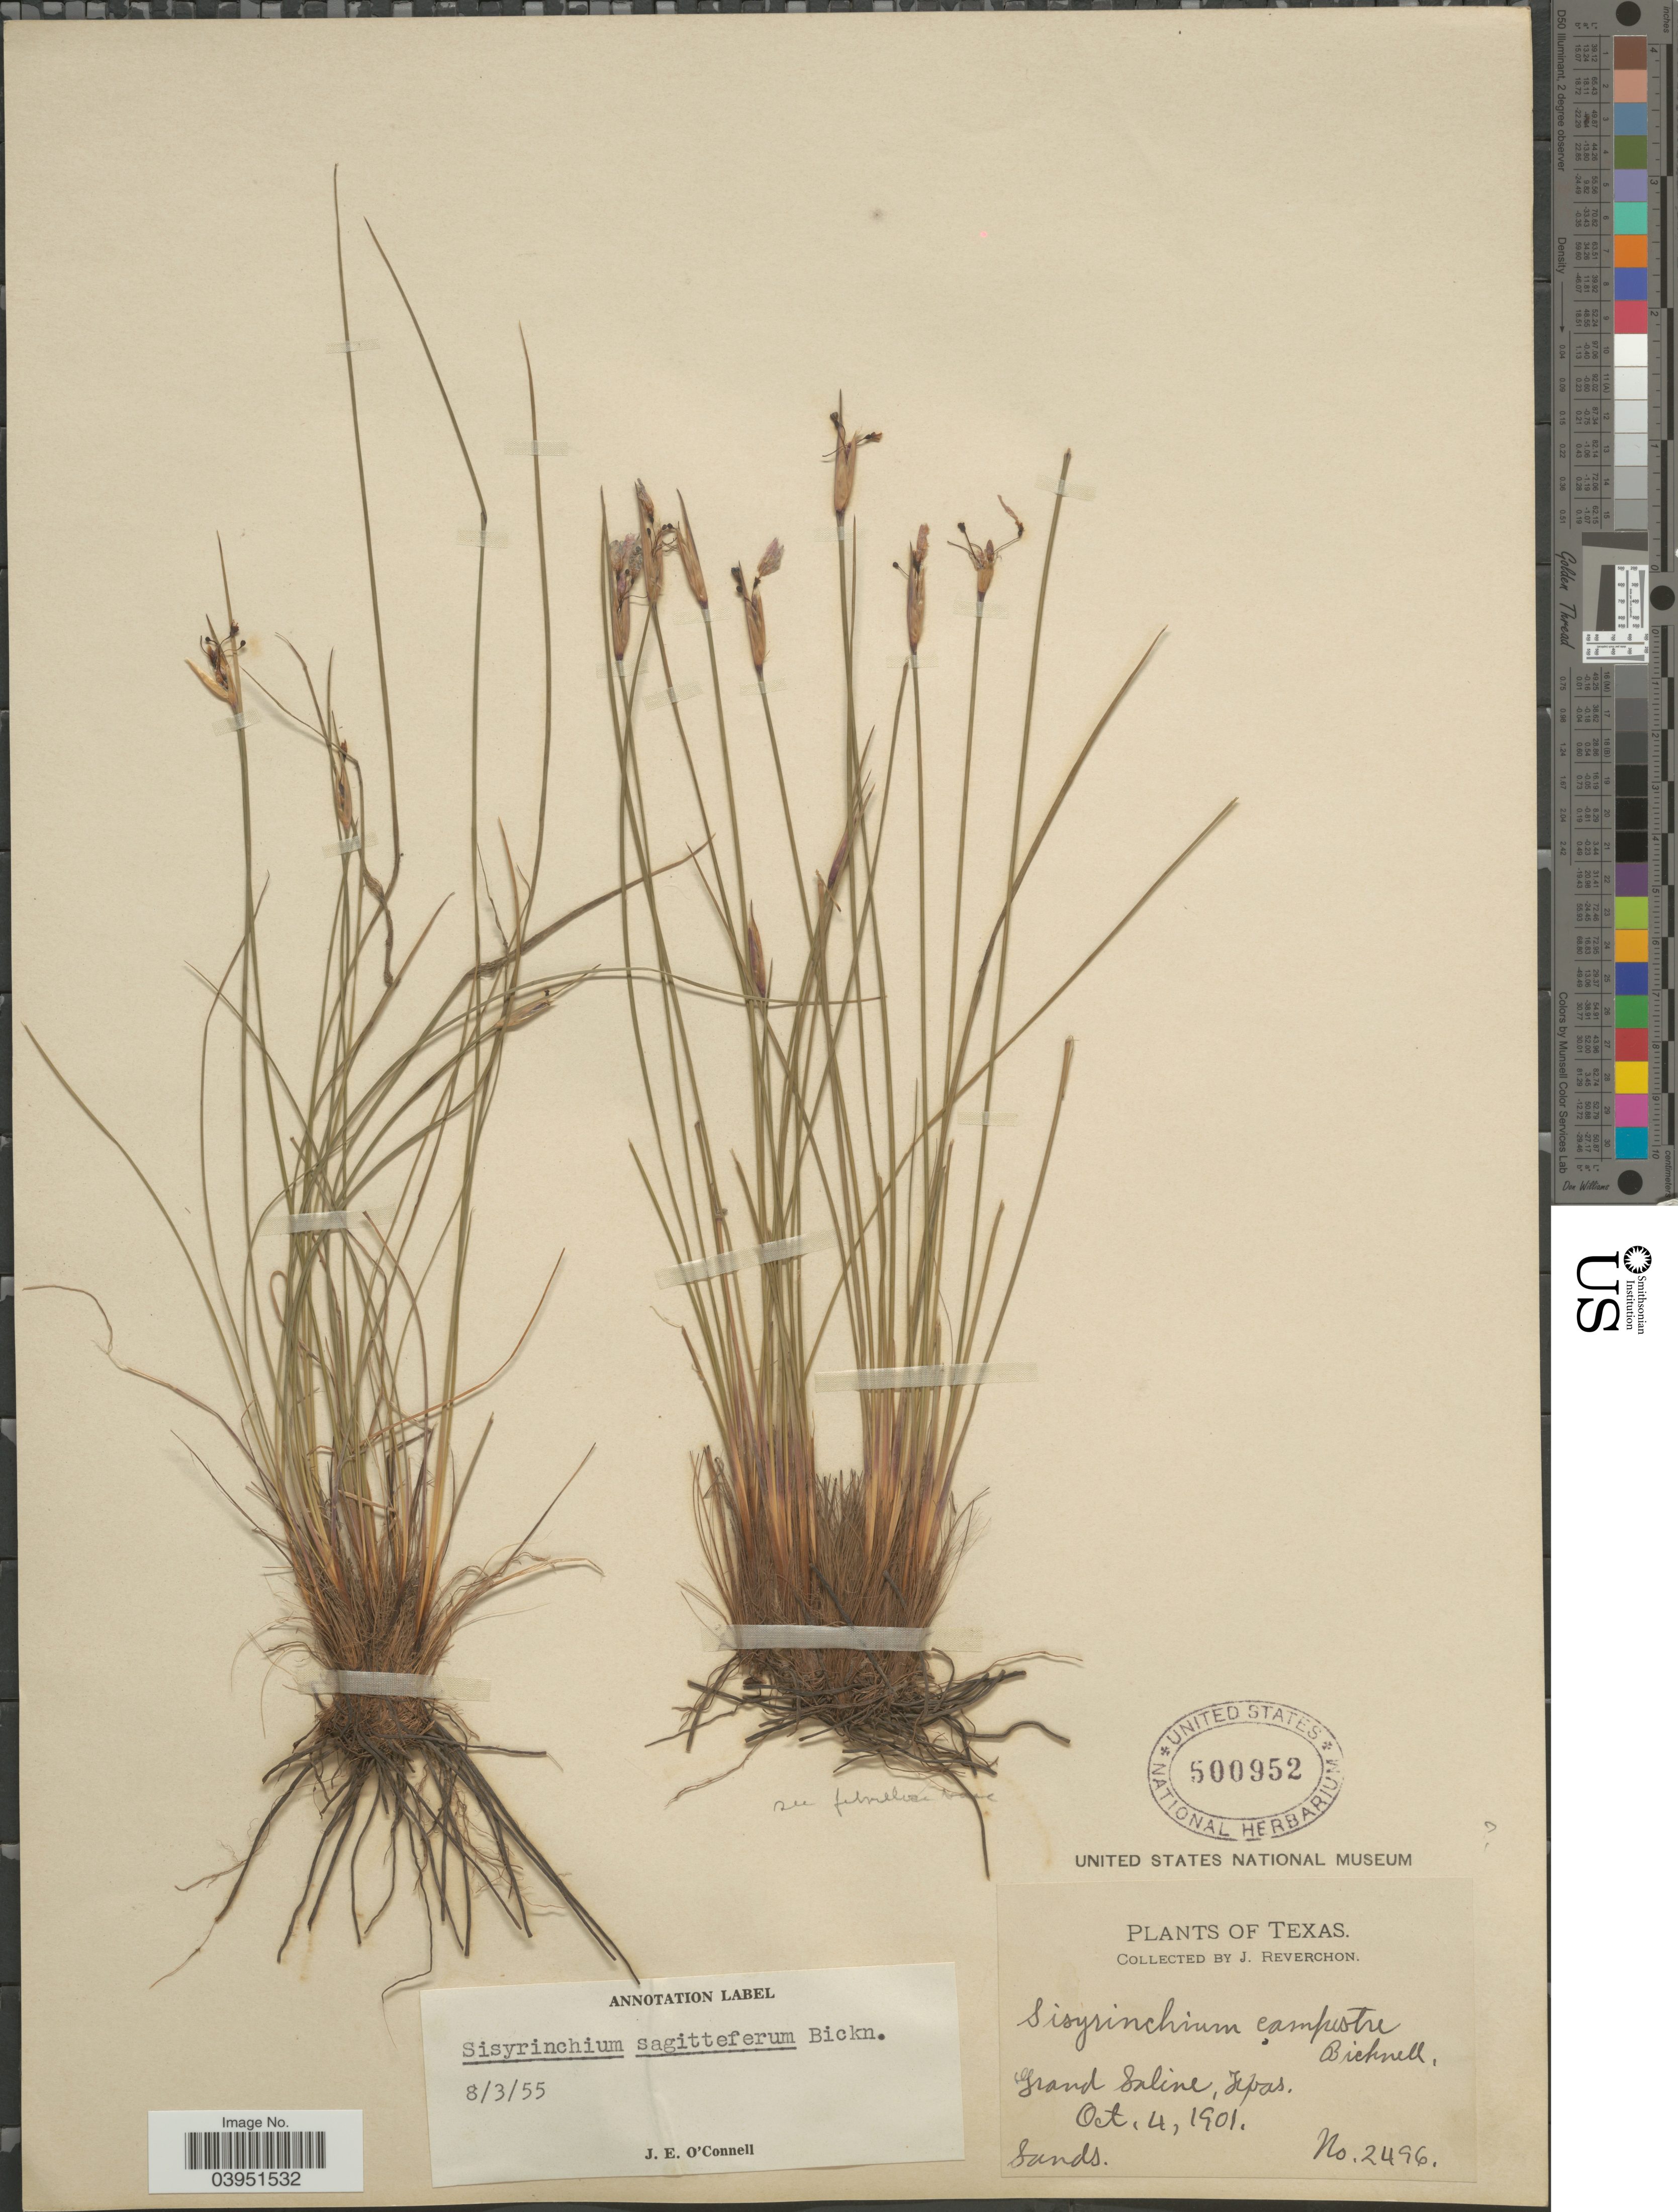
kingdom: Plantae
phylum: Tracheophyta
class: Liliopsida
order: Asparagales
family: Iridaceae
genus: Sisyrinchium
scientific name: Sisyrinchium sagittiferum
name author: E.P. Bicknell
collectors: J. Reverchon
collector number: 2496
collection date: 1901-10-04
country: United States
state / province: Texas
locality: Grand Saline.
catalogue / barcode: US 500952